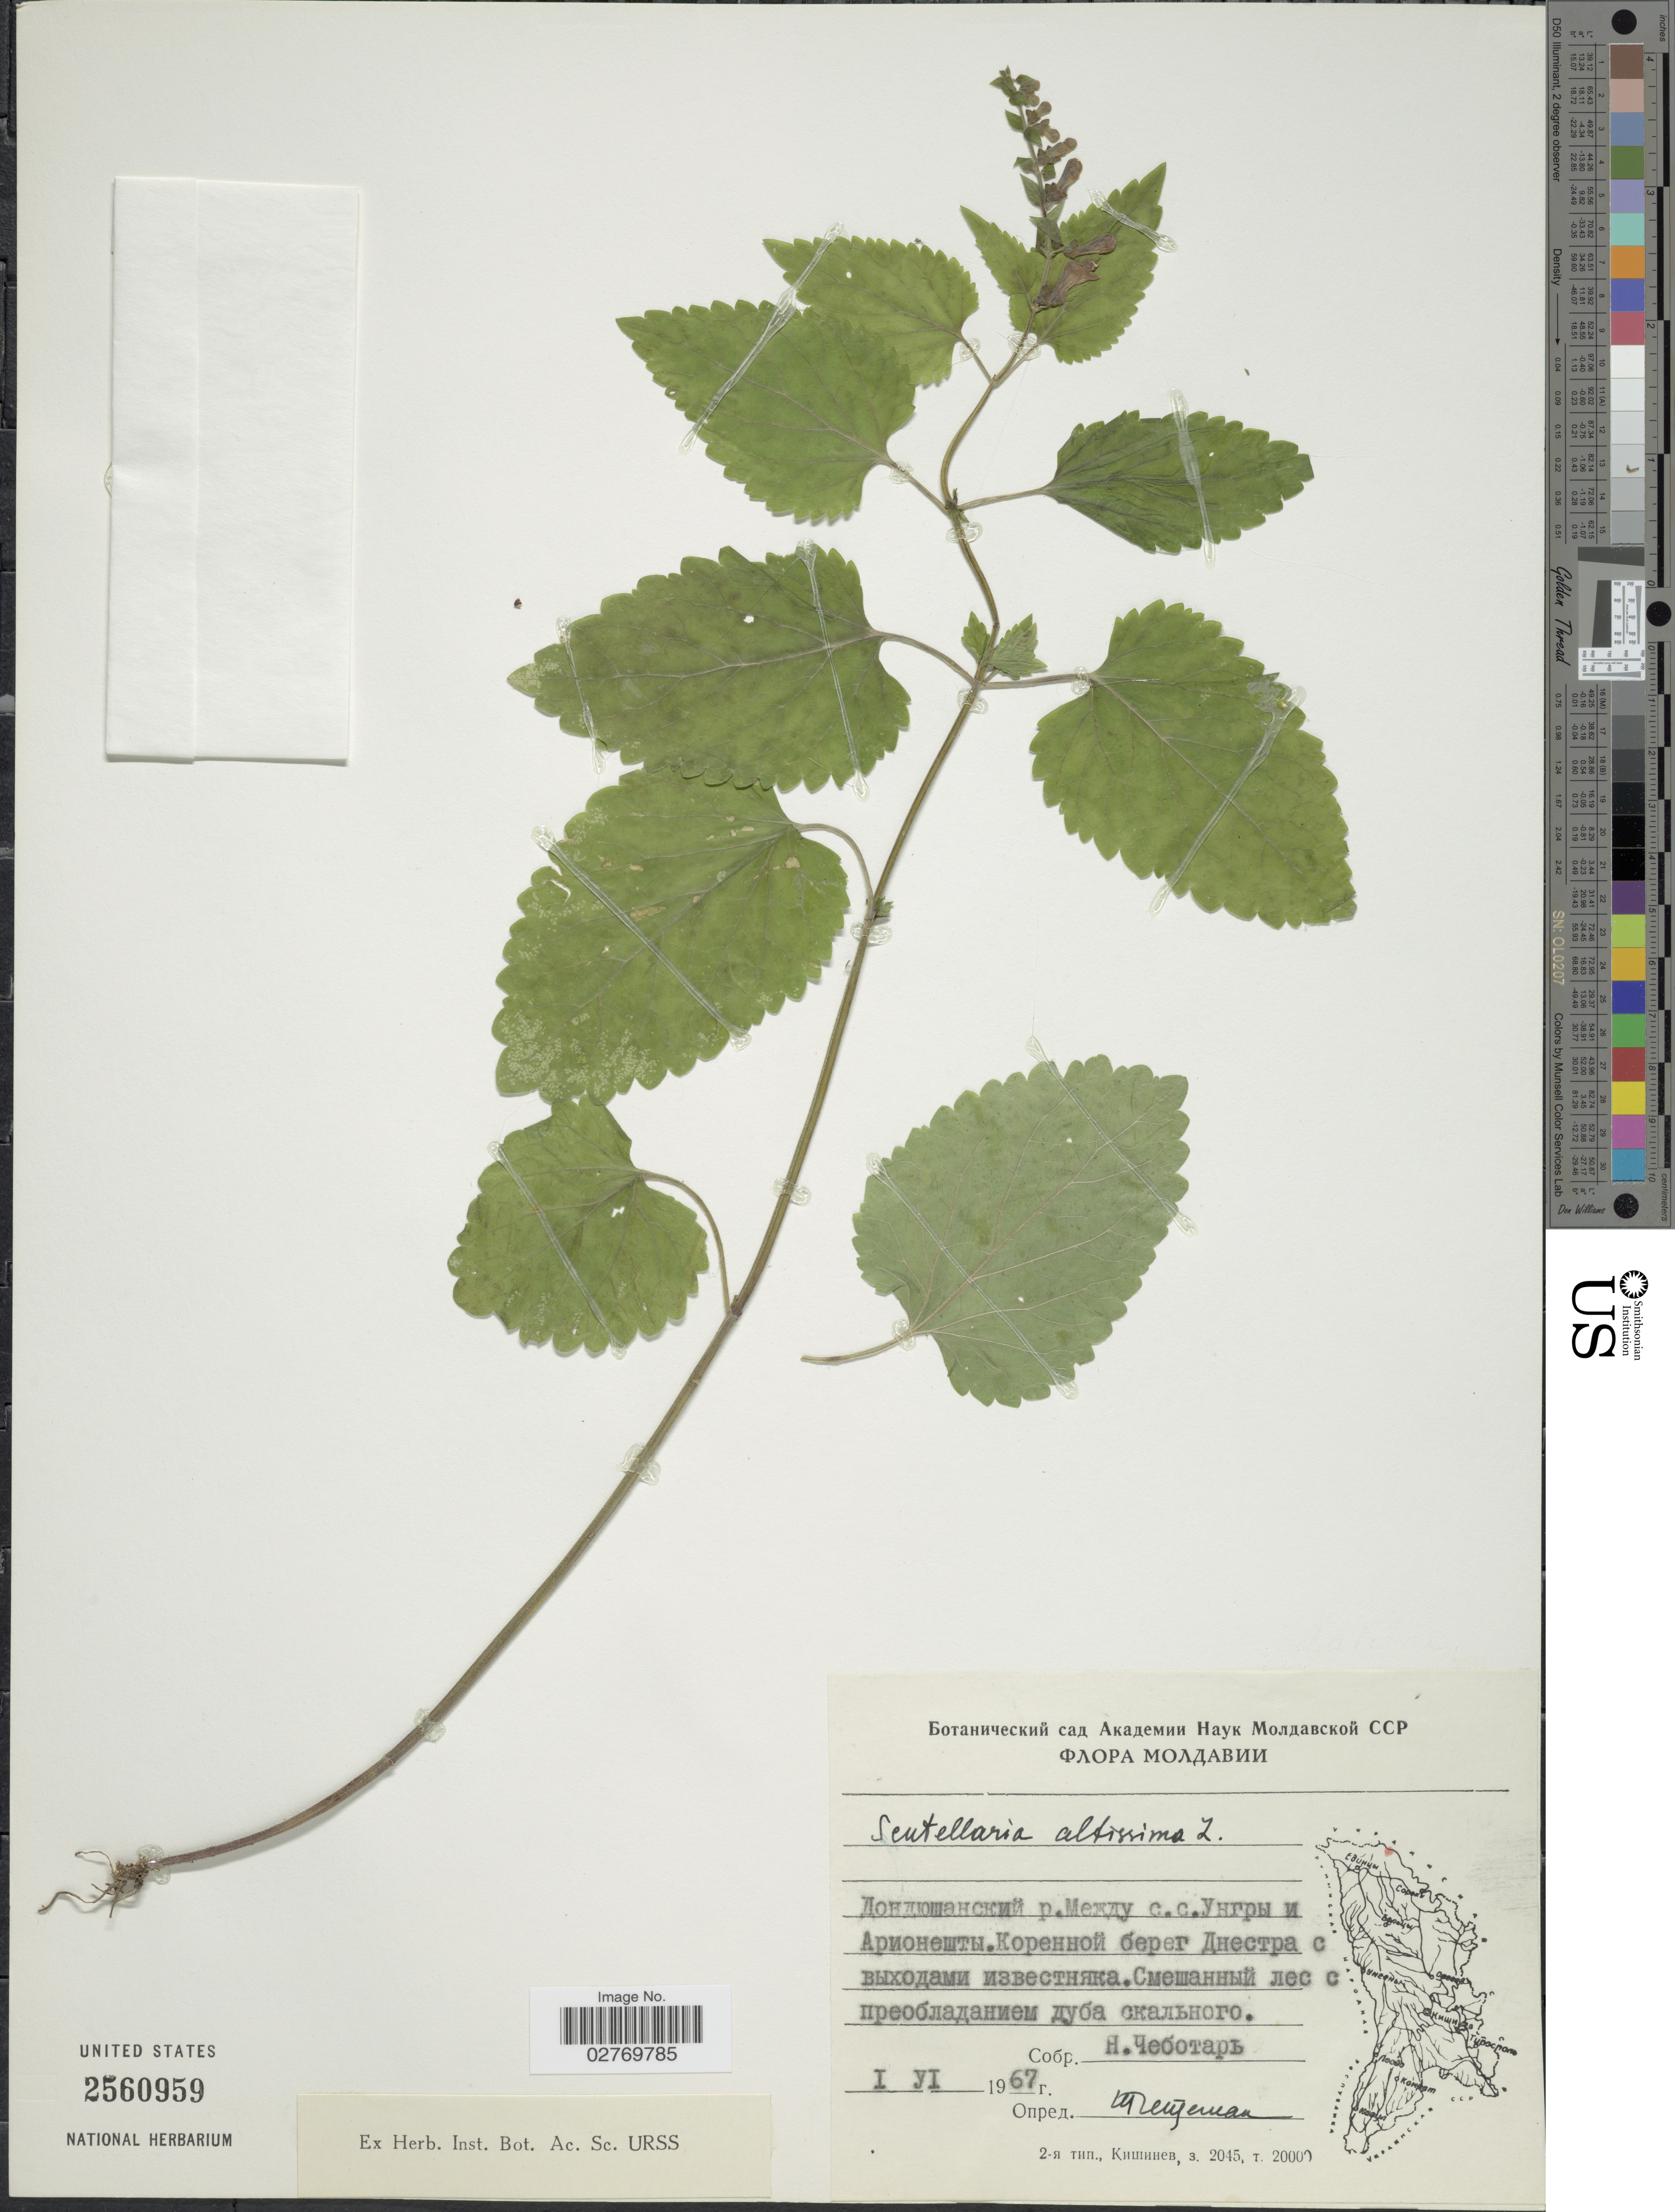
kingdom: Plantae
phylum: Tracheophyta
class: Magnoliopsida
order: Lamiales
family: Lamiaceae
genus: Scutellaria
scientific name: Scutellaria altissima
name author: L.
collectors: N. Chebotar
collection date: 1967-06-01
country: Moldova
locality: Dondushansky Payon, between villages Ungry and Arioneshty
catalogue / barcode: US 2560959